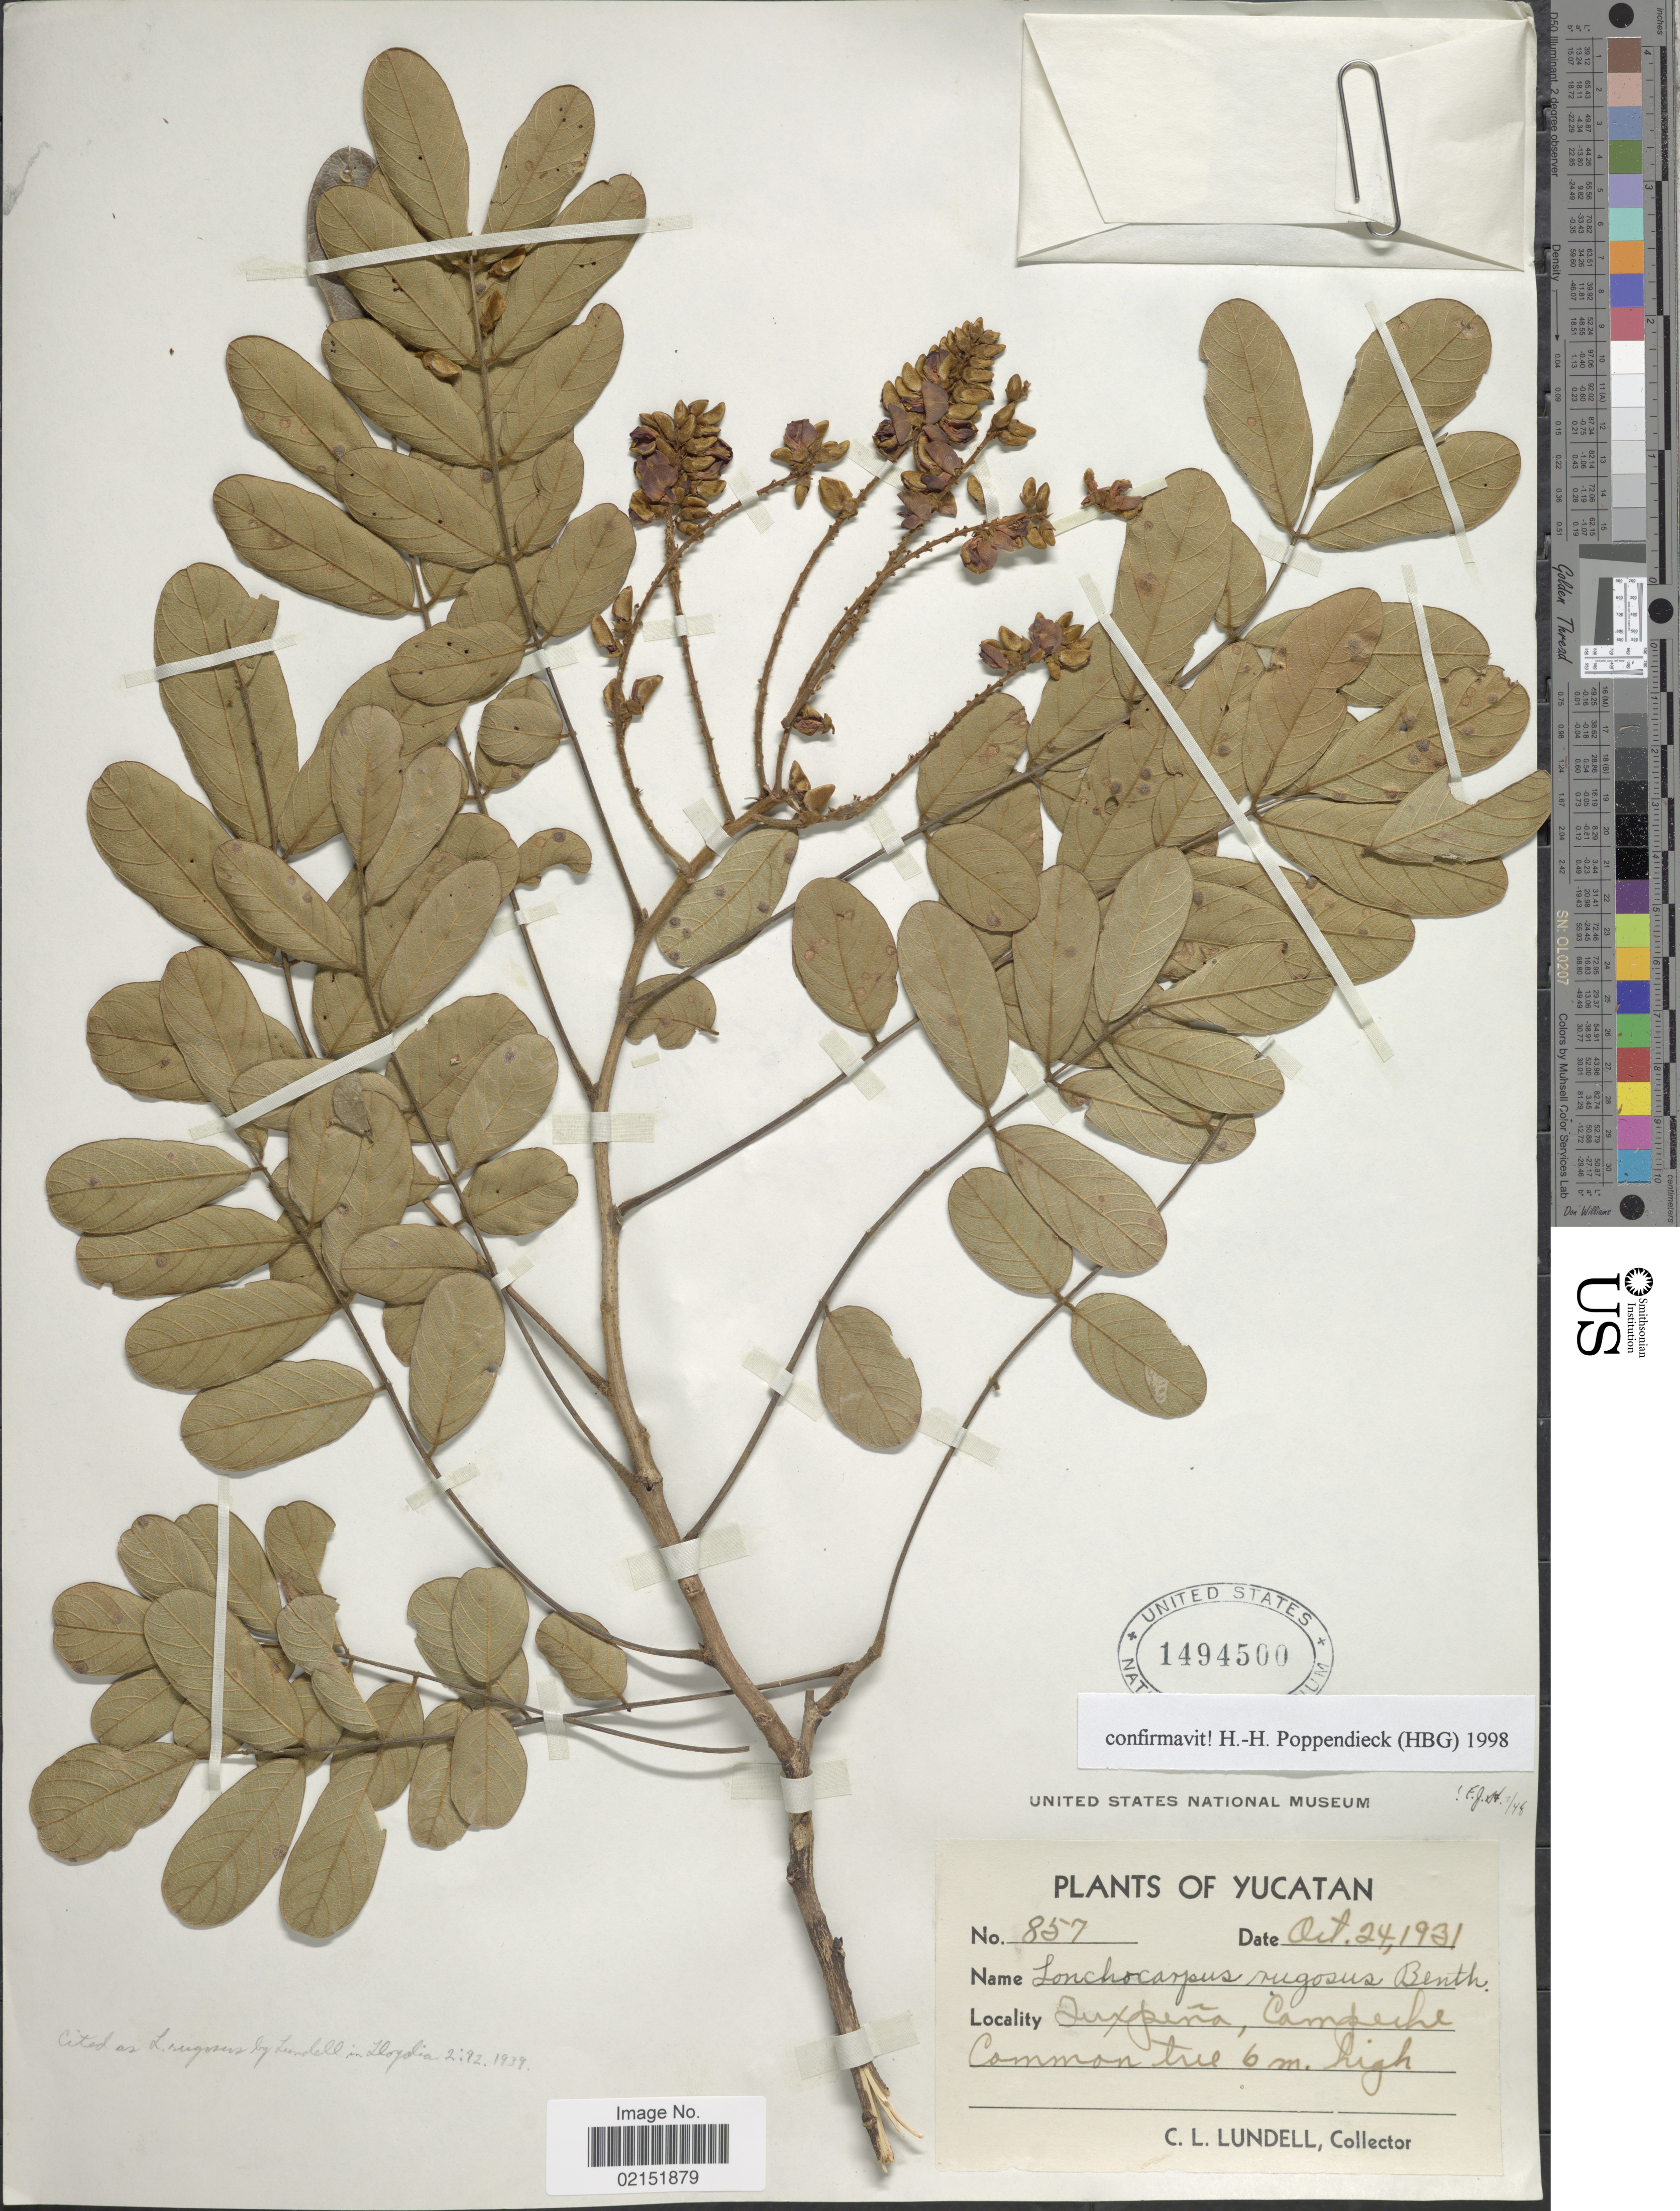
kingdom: Plantae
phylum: Tracheophyta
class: Magnoliopsida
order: Fabales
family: Fabaceae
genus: Lonchocarpus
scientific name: Lonchocarpus rugosus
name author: Benth.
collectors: C. L. Lundell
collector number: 857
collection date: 1931-10-24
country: Mexico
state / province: Yucatán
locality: Tuxpena, Campeche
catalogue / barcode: US 1494500